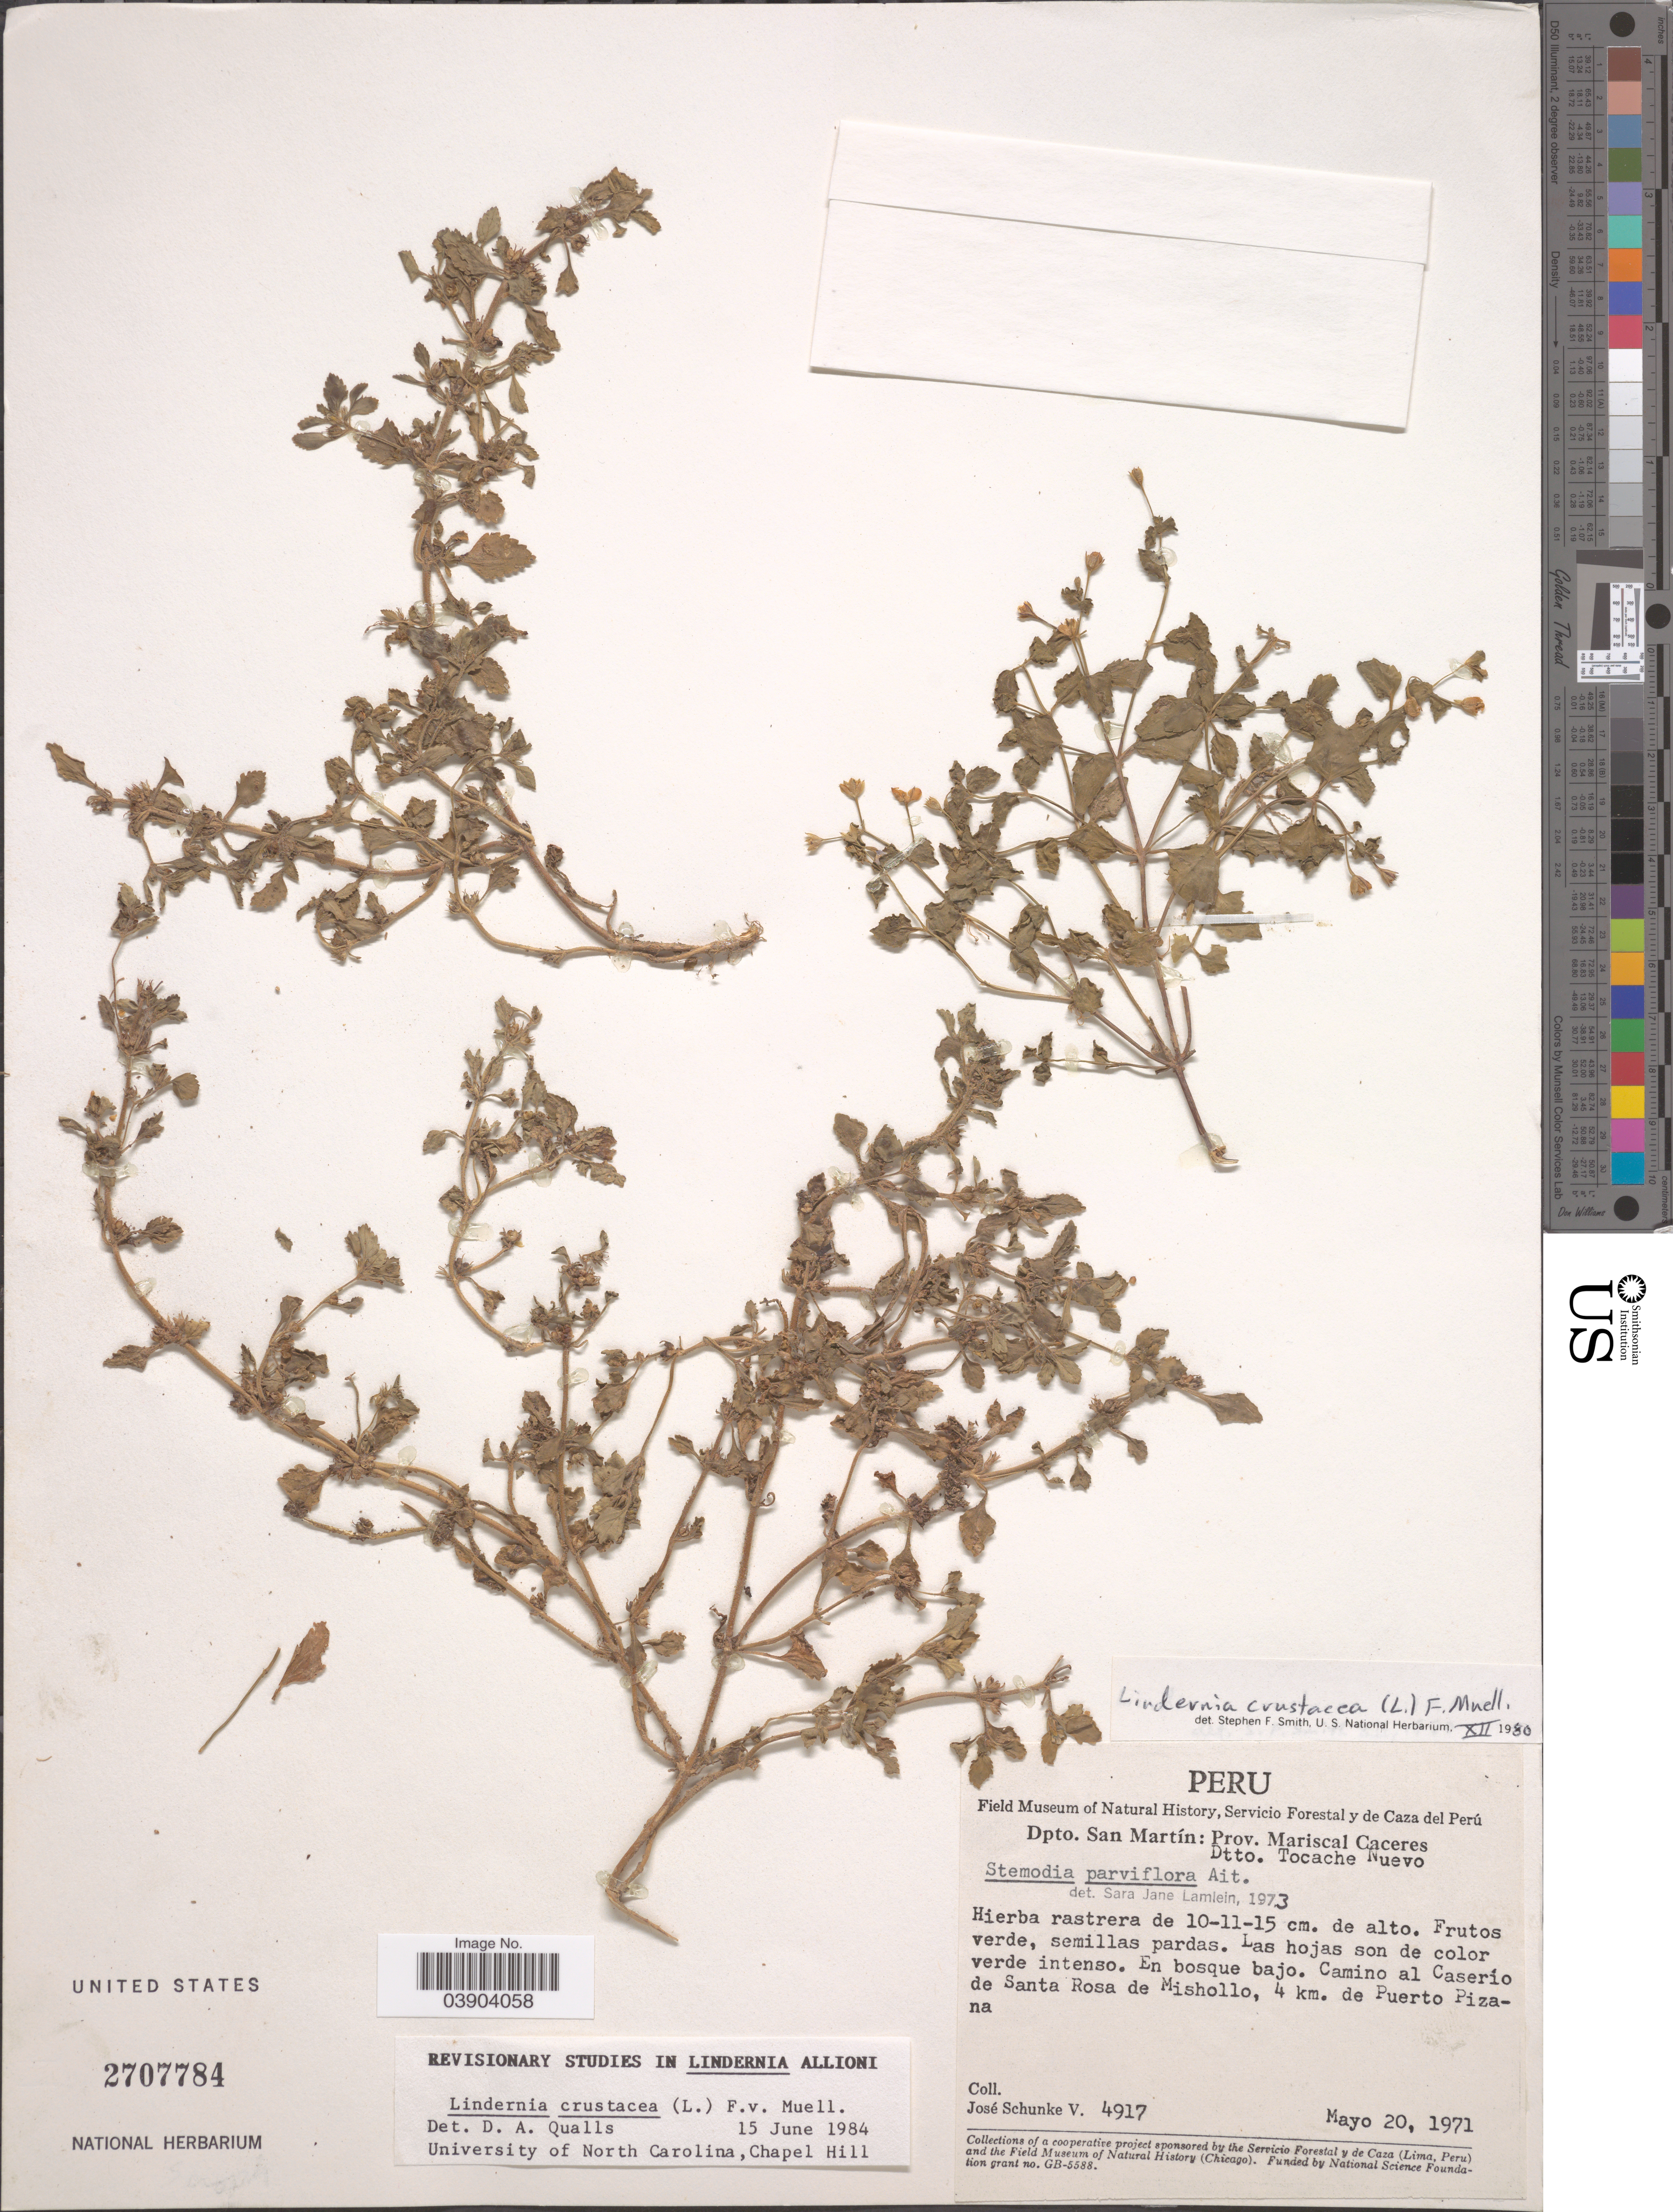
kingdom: Plantae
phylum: Tracheophyta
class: Magnoliopsida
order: Lamiales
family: Linderniaceae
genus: Lindernia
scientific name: Lindernia crustacea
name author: (L.) F. Muell.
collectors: J. Schunke Vigo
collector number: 4917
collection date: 1971-05-20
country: Peru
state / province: San Martín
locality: Dpto. San Martín: Prov. Mariscal Caceres. Dtto. Tocache Nuevo. Camino al Caserío de Santa Rosa de Mishollo, 4 km. de Puerto Pizana.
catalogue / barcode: US 2707784